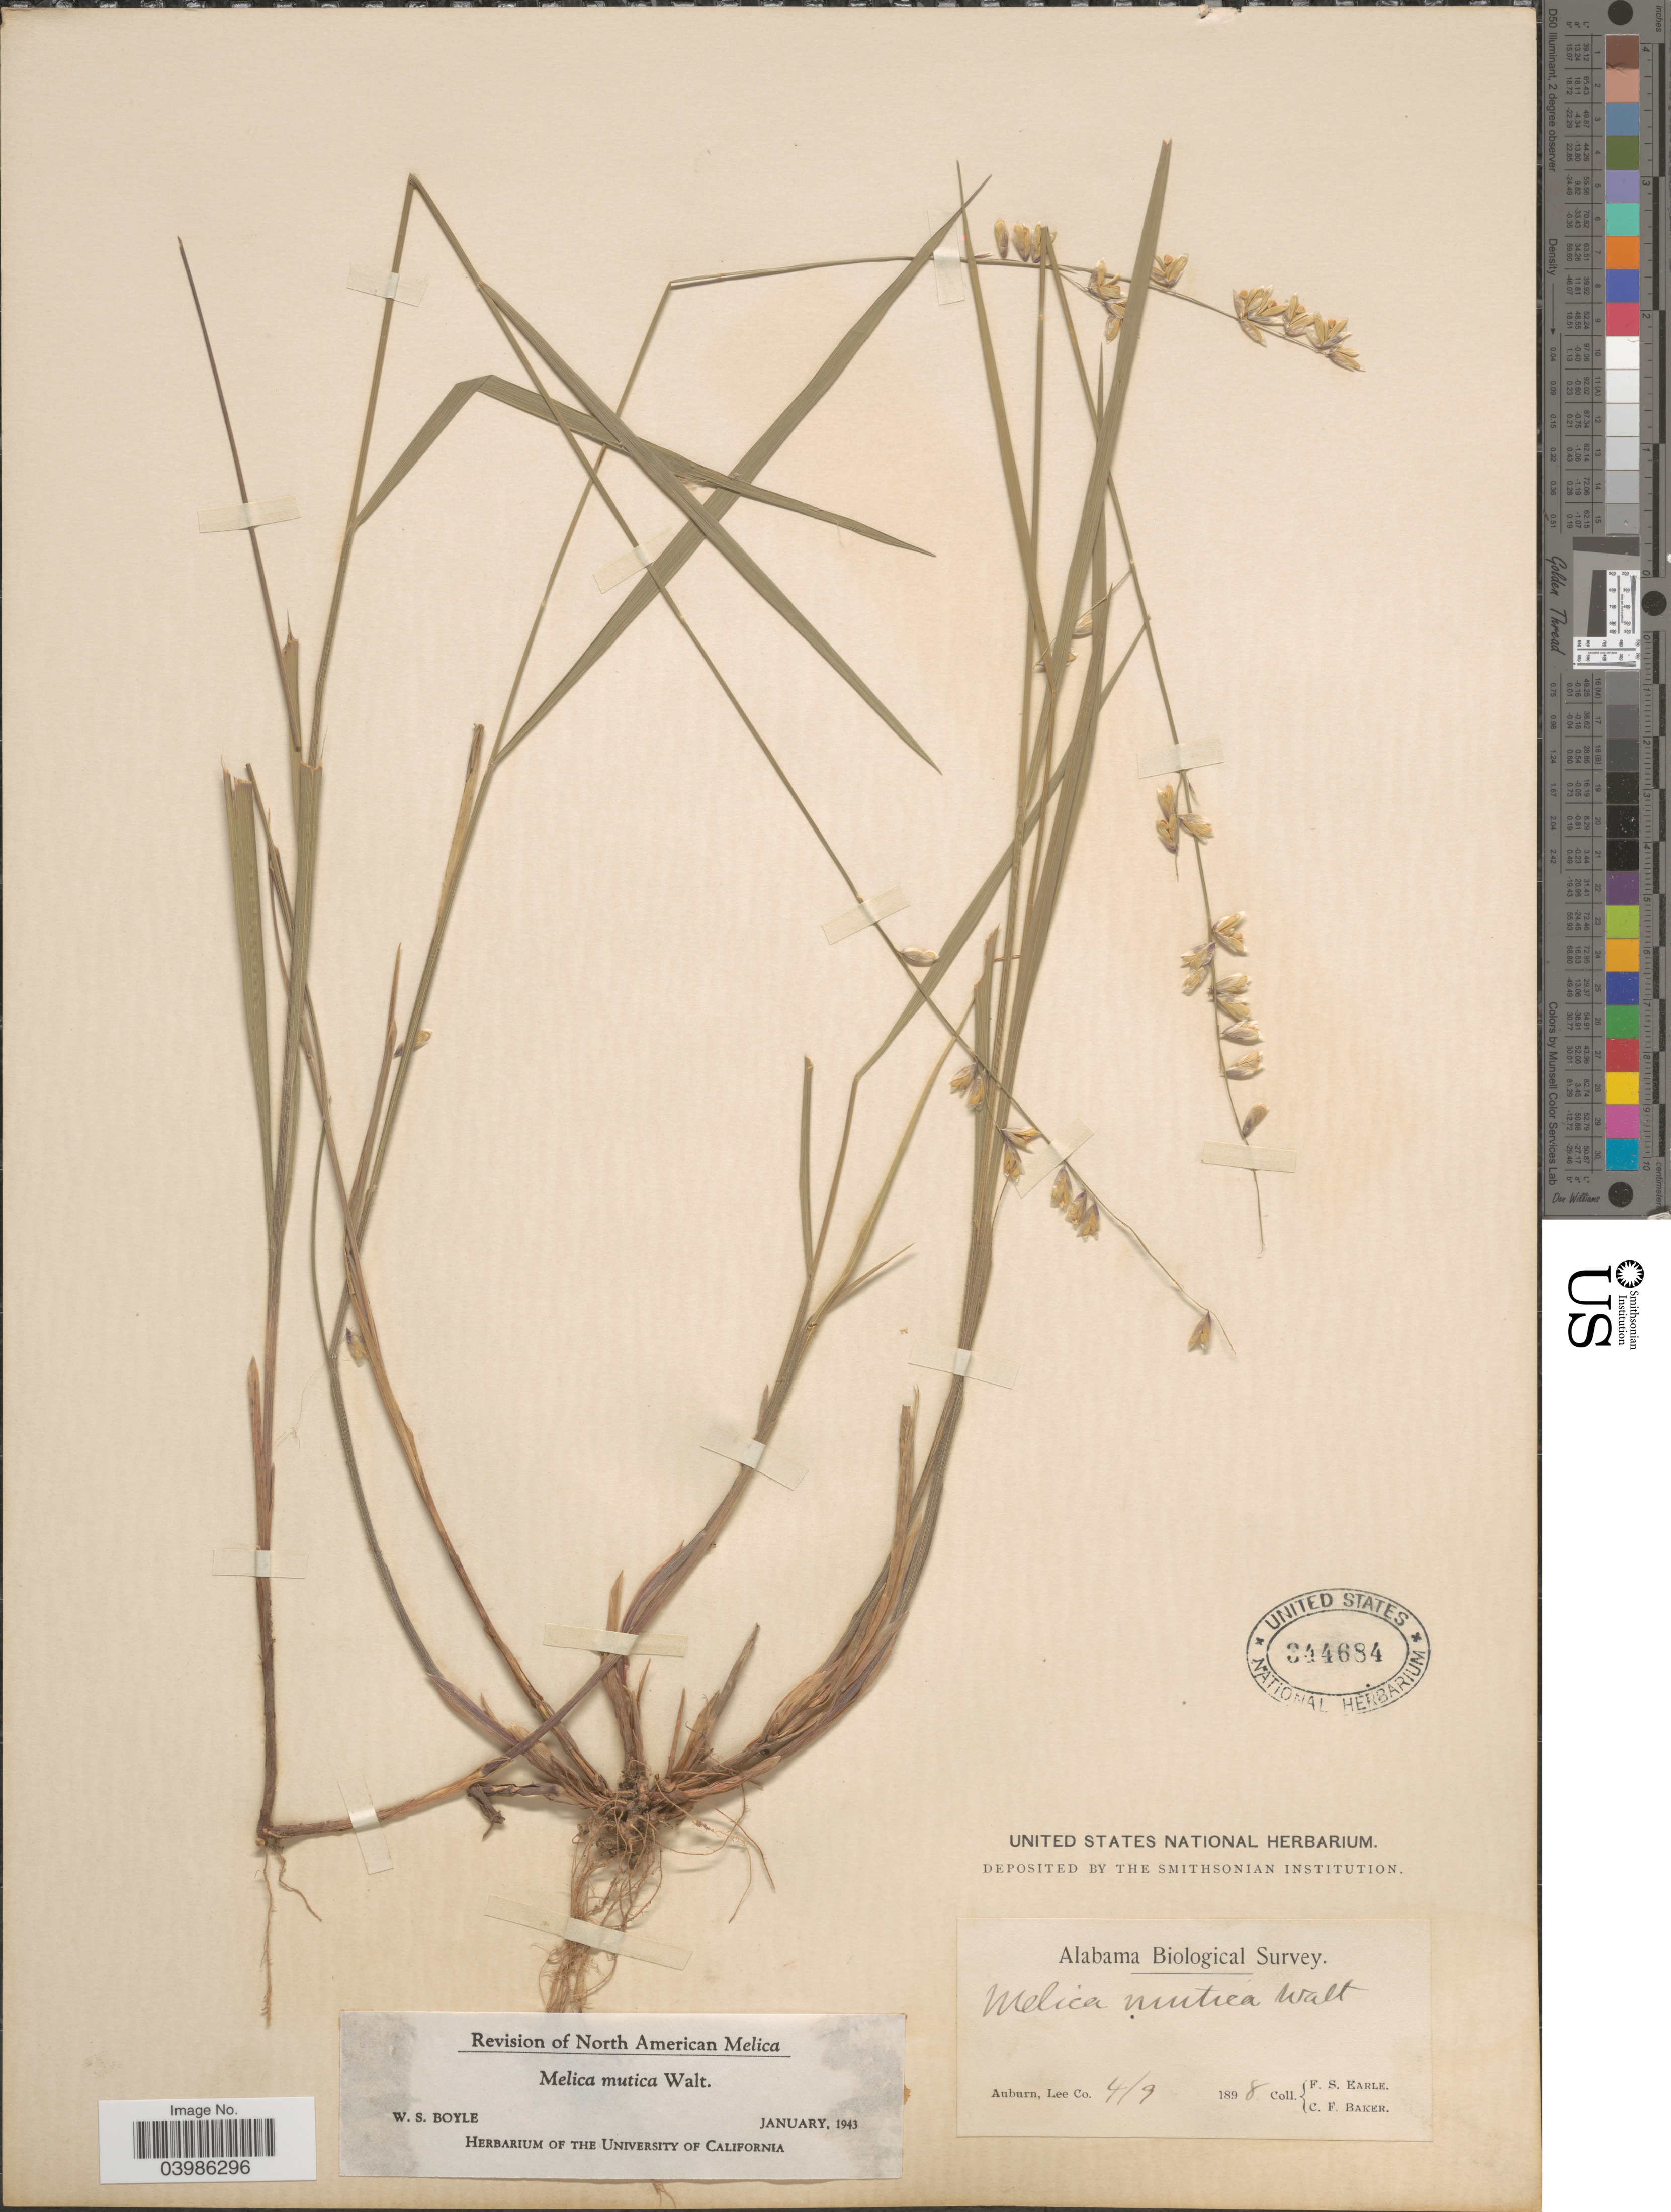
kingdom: Plantae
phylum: Tracheophyta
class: Liliopsida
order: Poales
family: Poaceae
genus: Melica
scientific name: Melica mutica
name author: Walter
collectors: F. S. Earle & C. F. Baker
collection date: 1898-04-09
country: United States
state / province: Alabama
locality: Auburn, Lee Co.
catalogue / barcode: US 344684